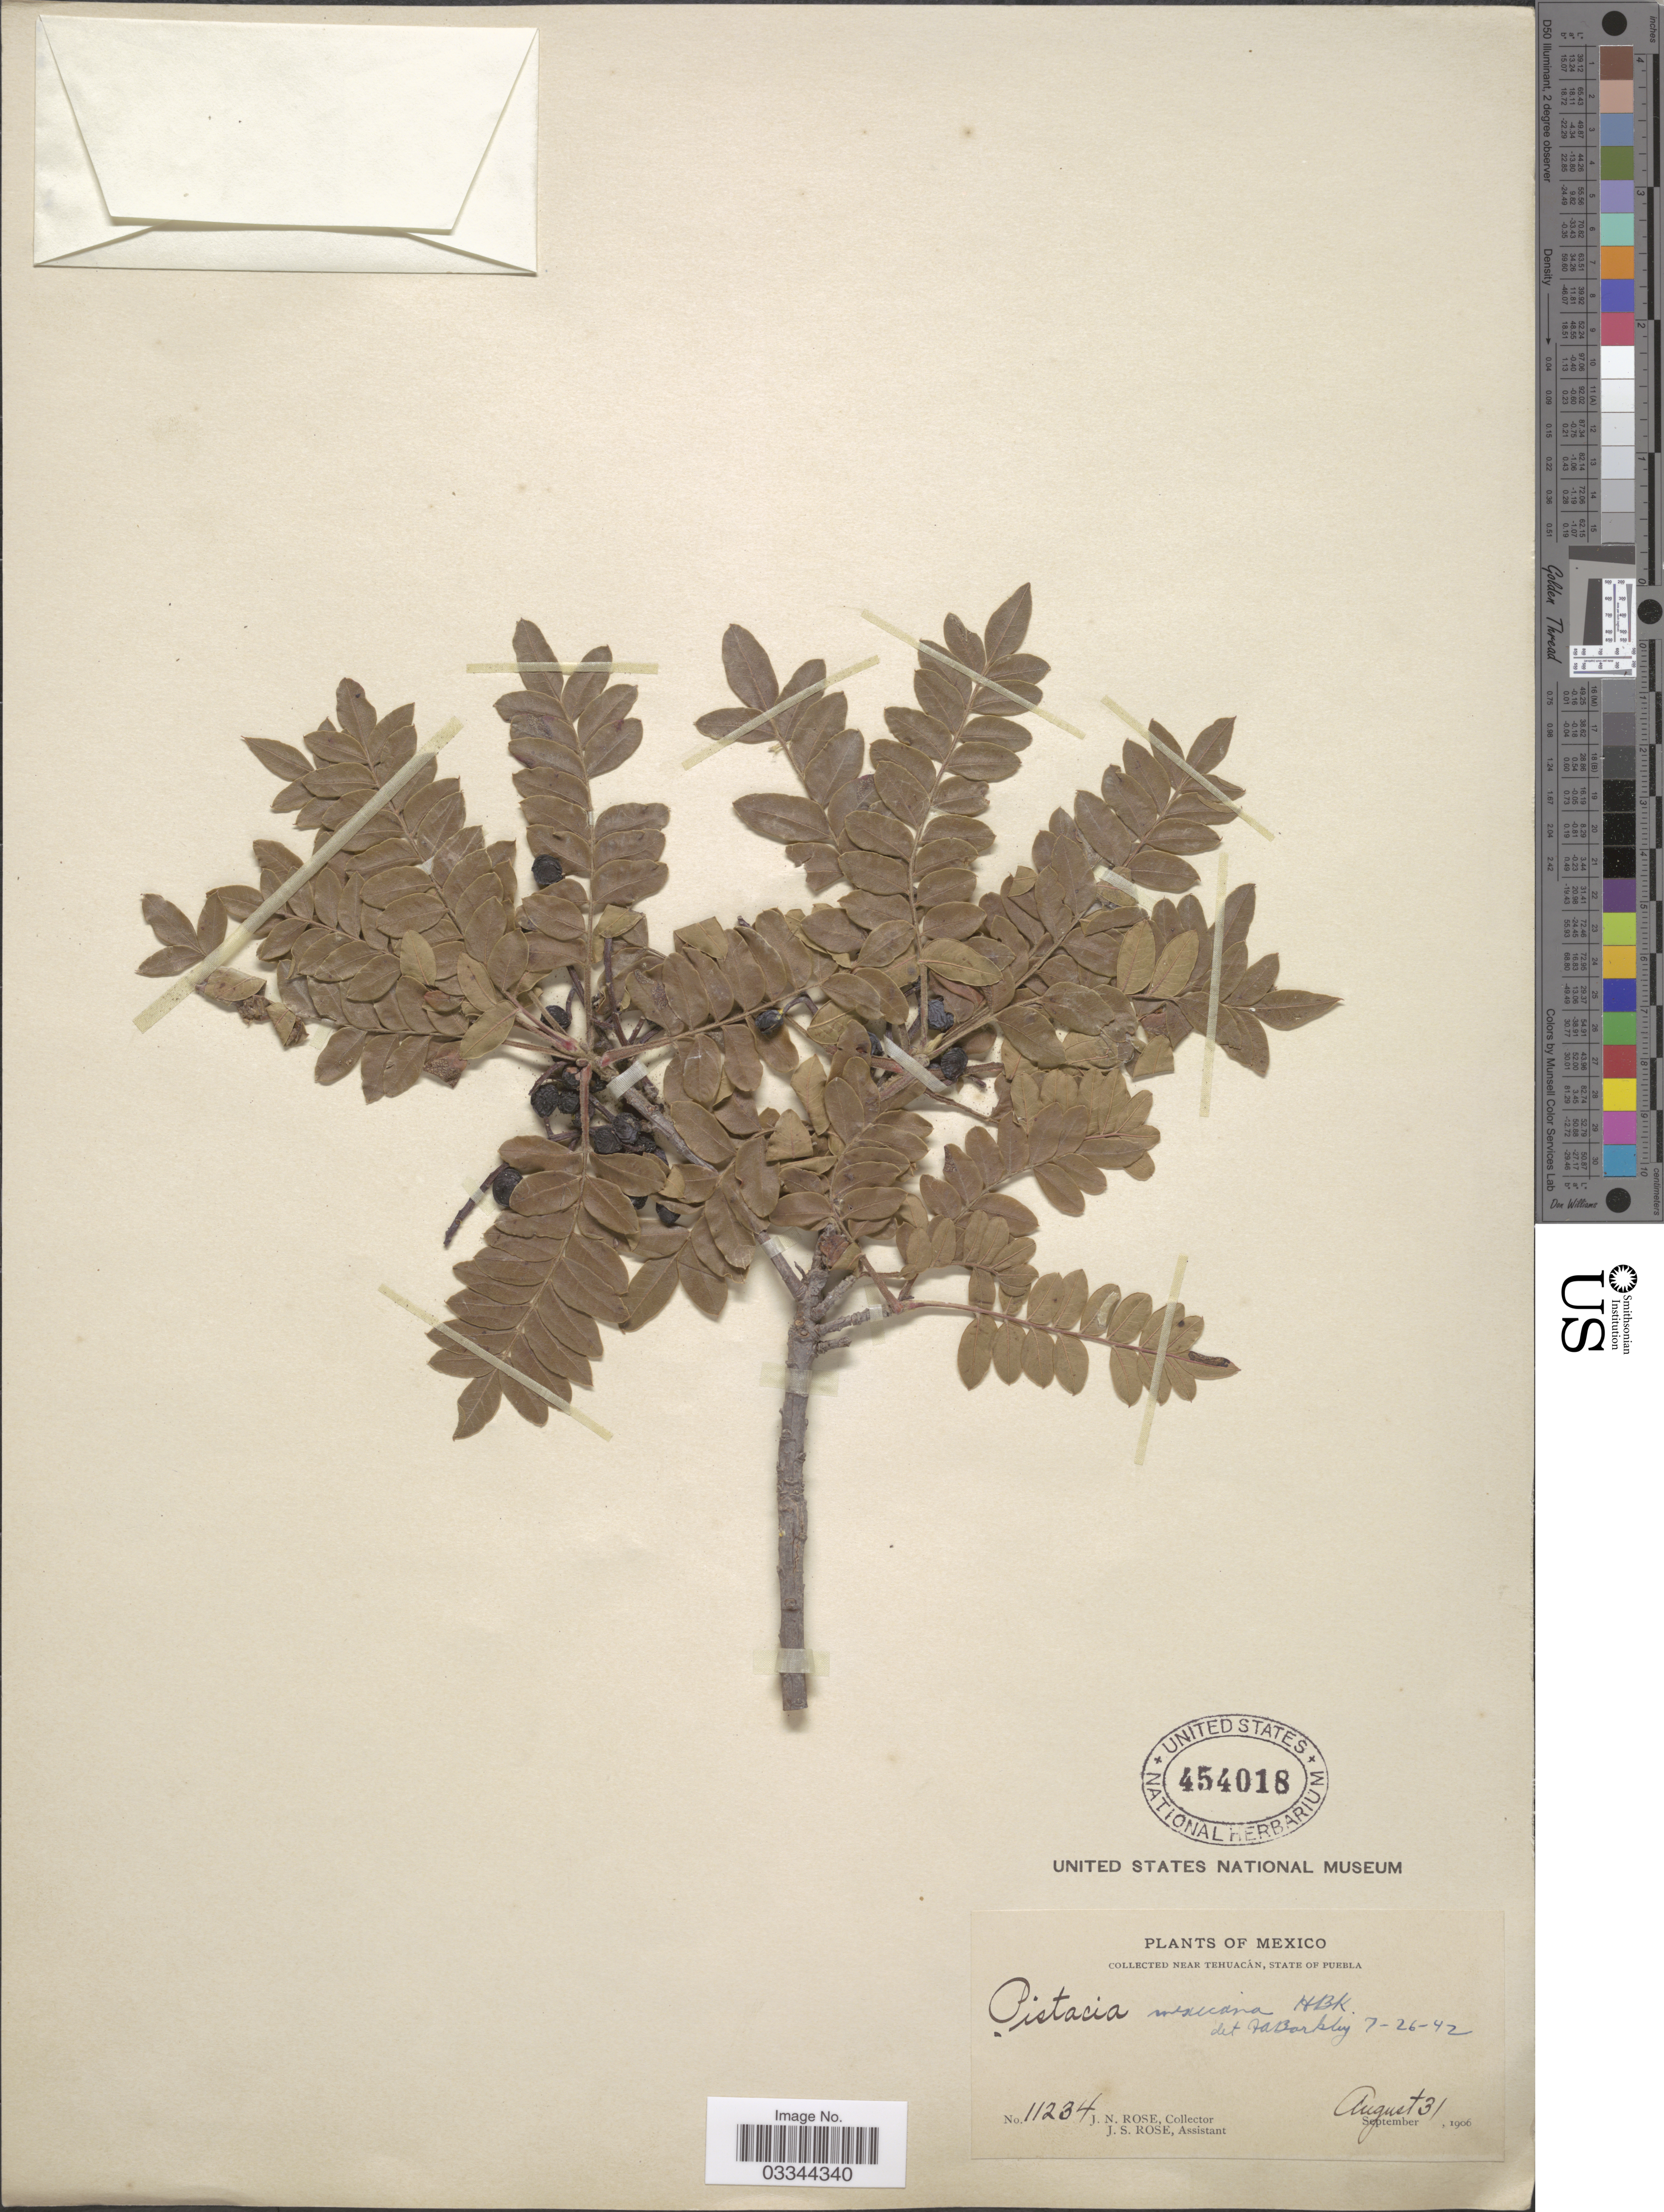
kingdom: Plantae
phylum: Tracheophyta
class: Magnoliopsida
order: Sapindales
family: Anacardiaceae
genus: Pistacia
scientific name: Pistacia mexicana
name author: Kunth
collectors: J. N. Rose & J. S. Rose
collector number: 11234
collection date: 1906-08-31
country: Mexico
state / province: Puebla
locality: Near Tehuacan.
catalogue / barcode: US 454018